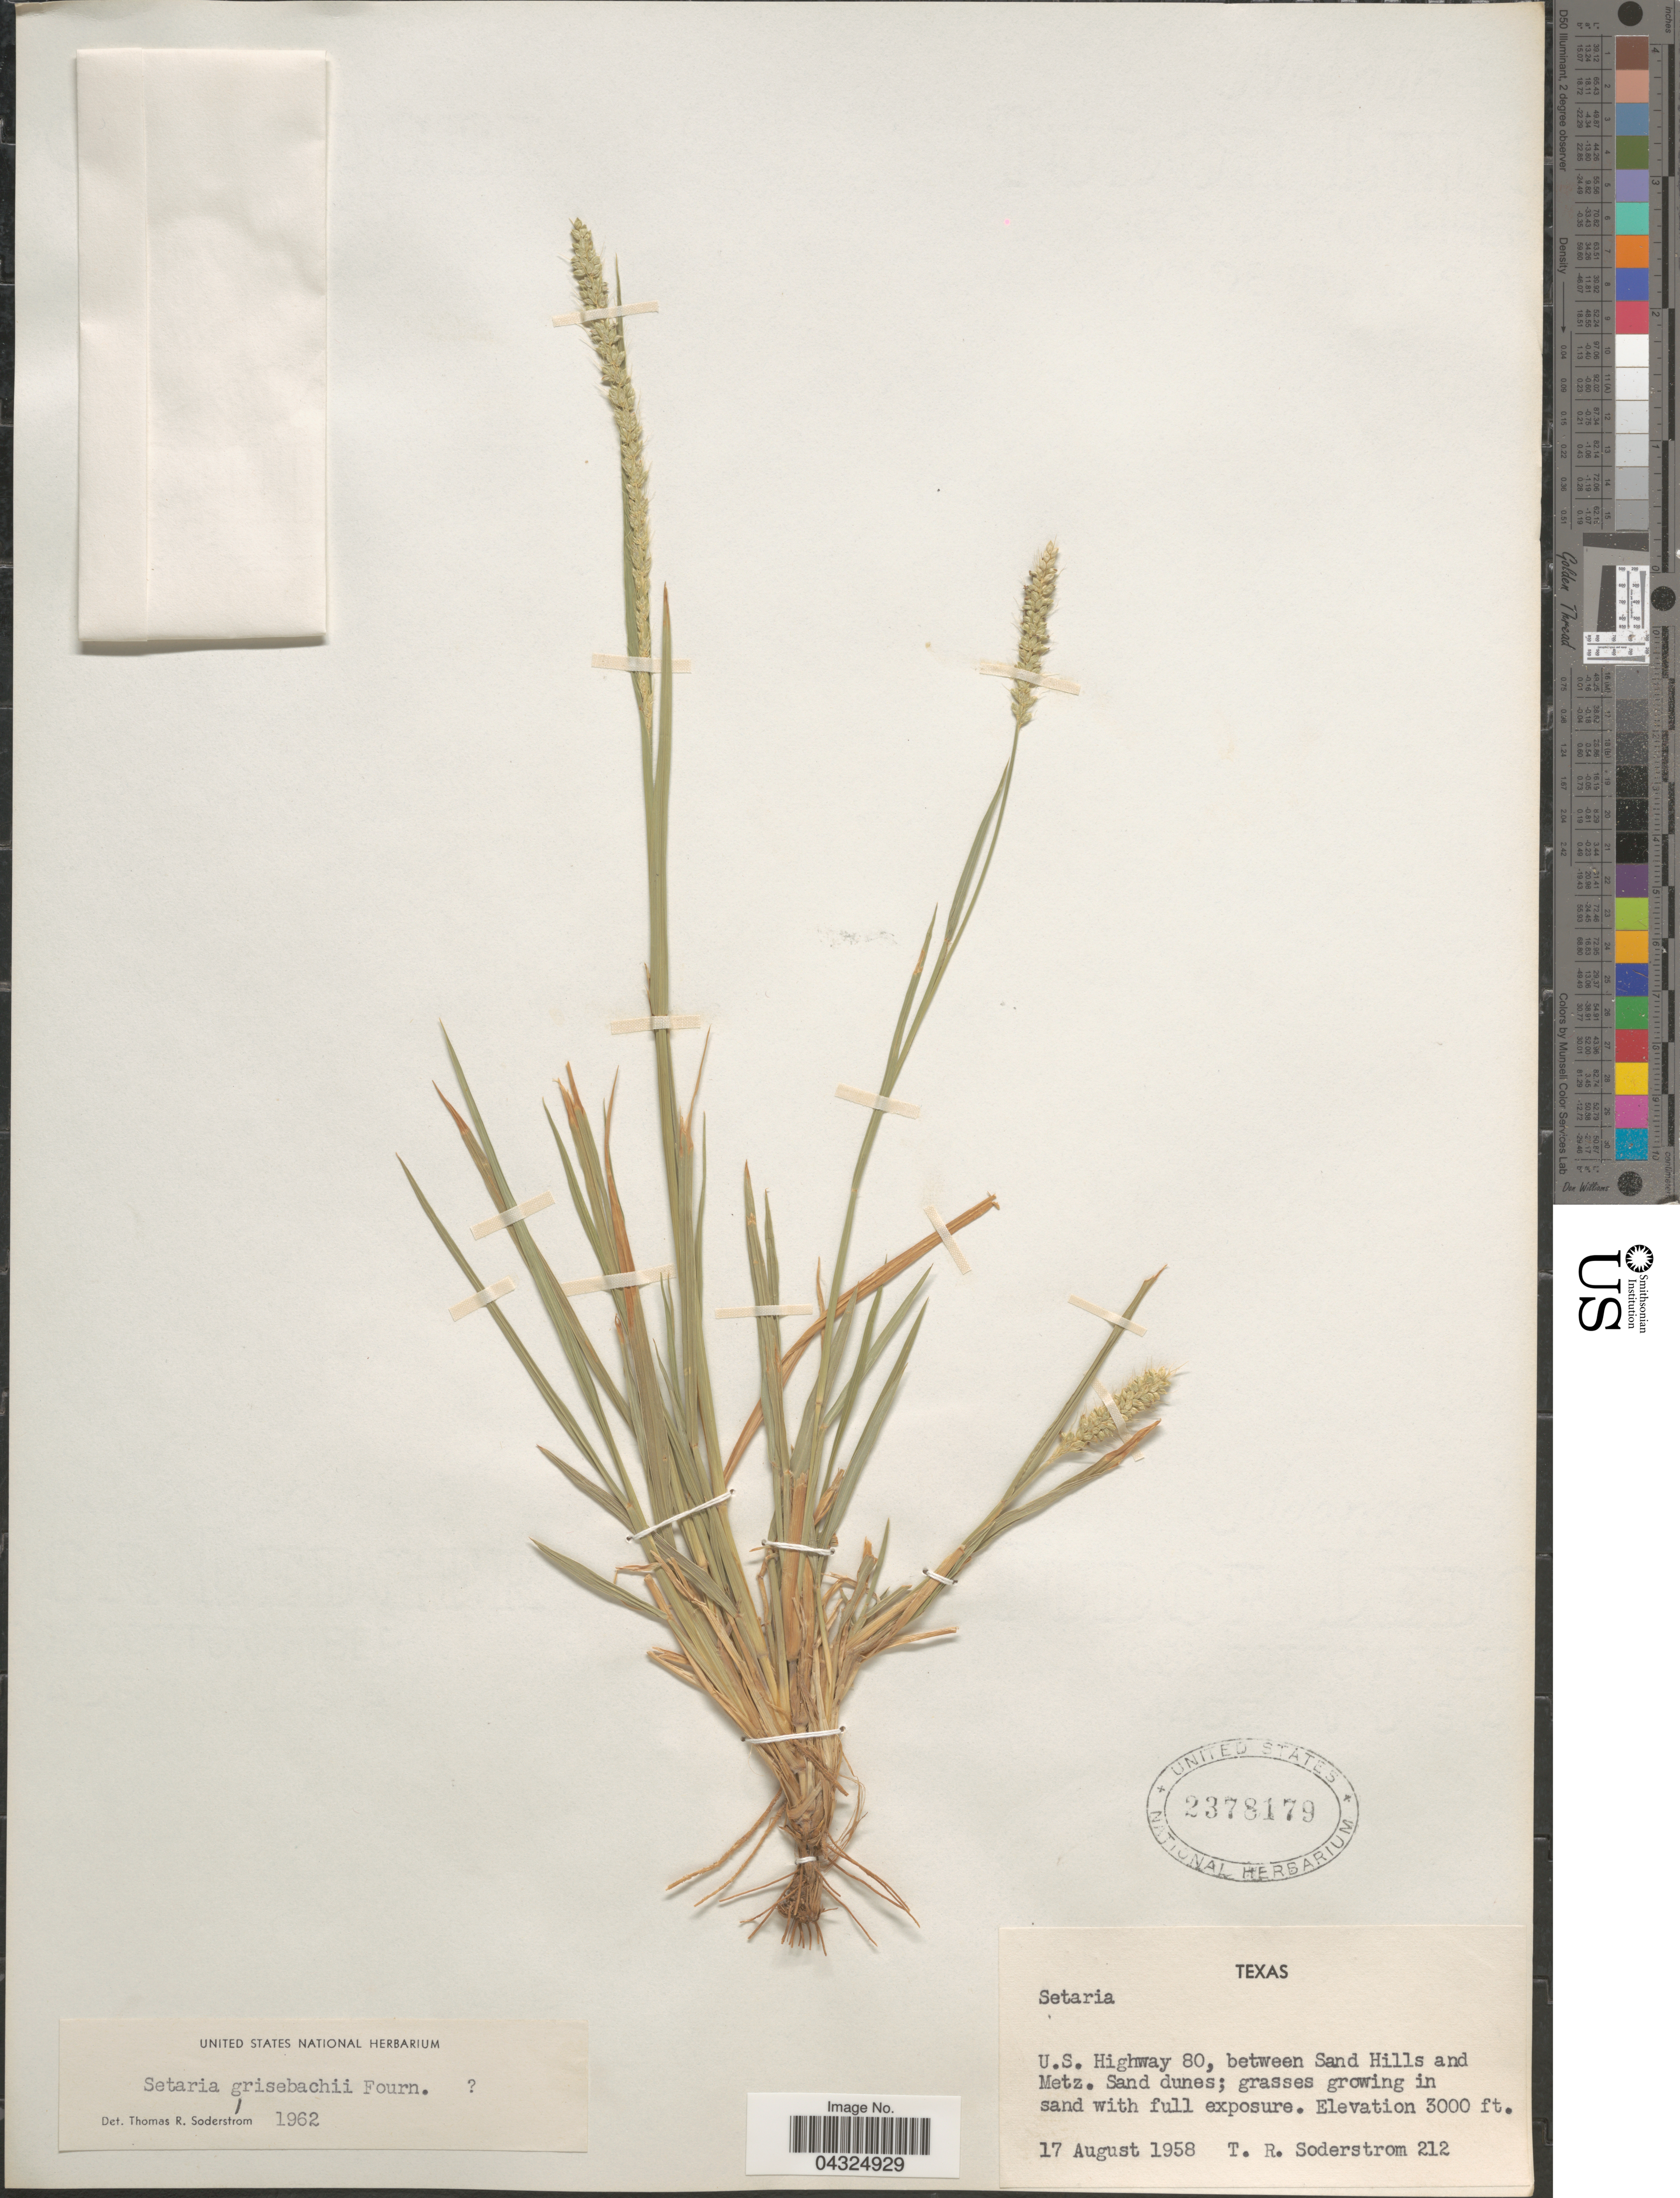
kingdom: Plantae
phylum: Tracheophyta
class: Liliopsida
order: Poales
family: Poaceae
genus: Setaria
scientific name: Setaria grisebachii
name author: E. Fourn.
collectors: T. R. Soderstrom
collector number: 212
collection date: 1958-08-17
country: United States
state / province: Texas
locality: U. S. Highway 80, between Sand Hills and Metz. Sand dunes.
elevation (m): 914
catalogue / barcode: US 2378179